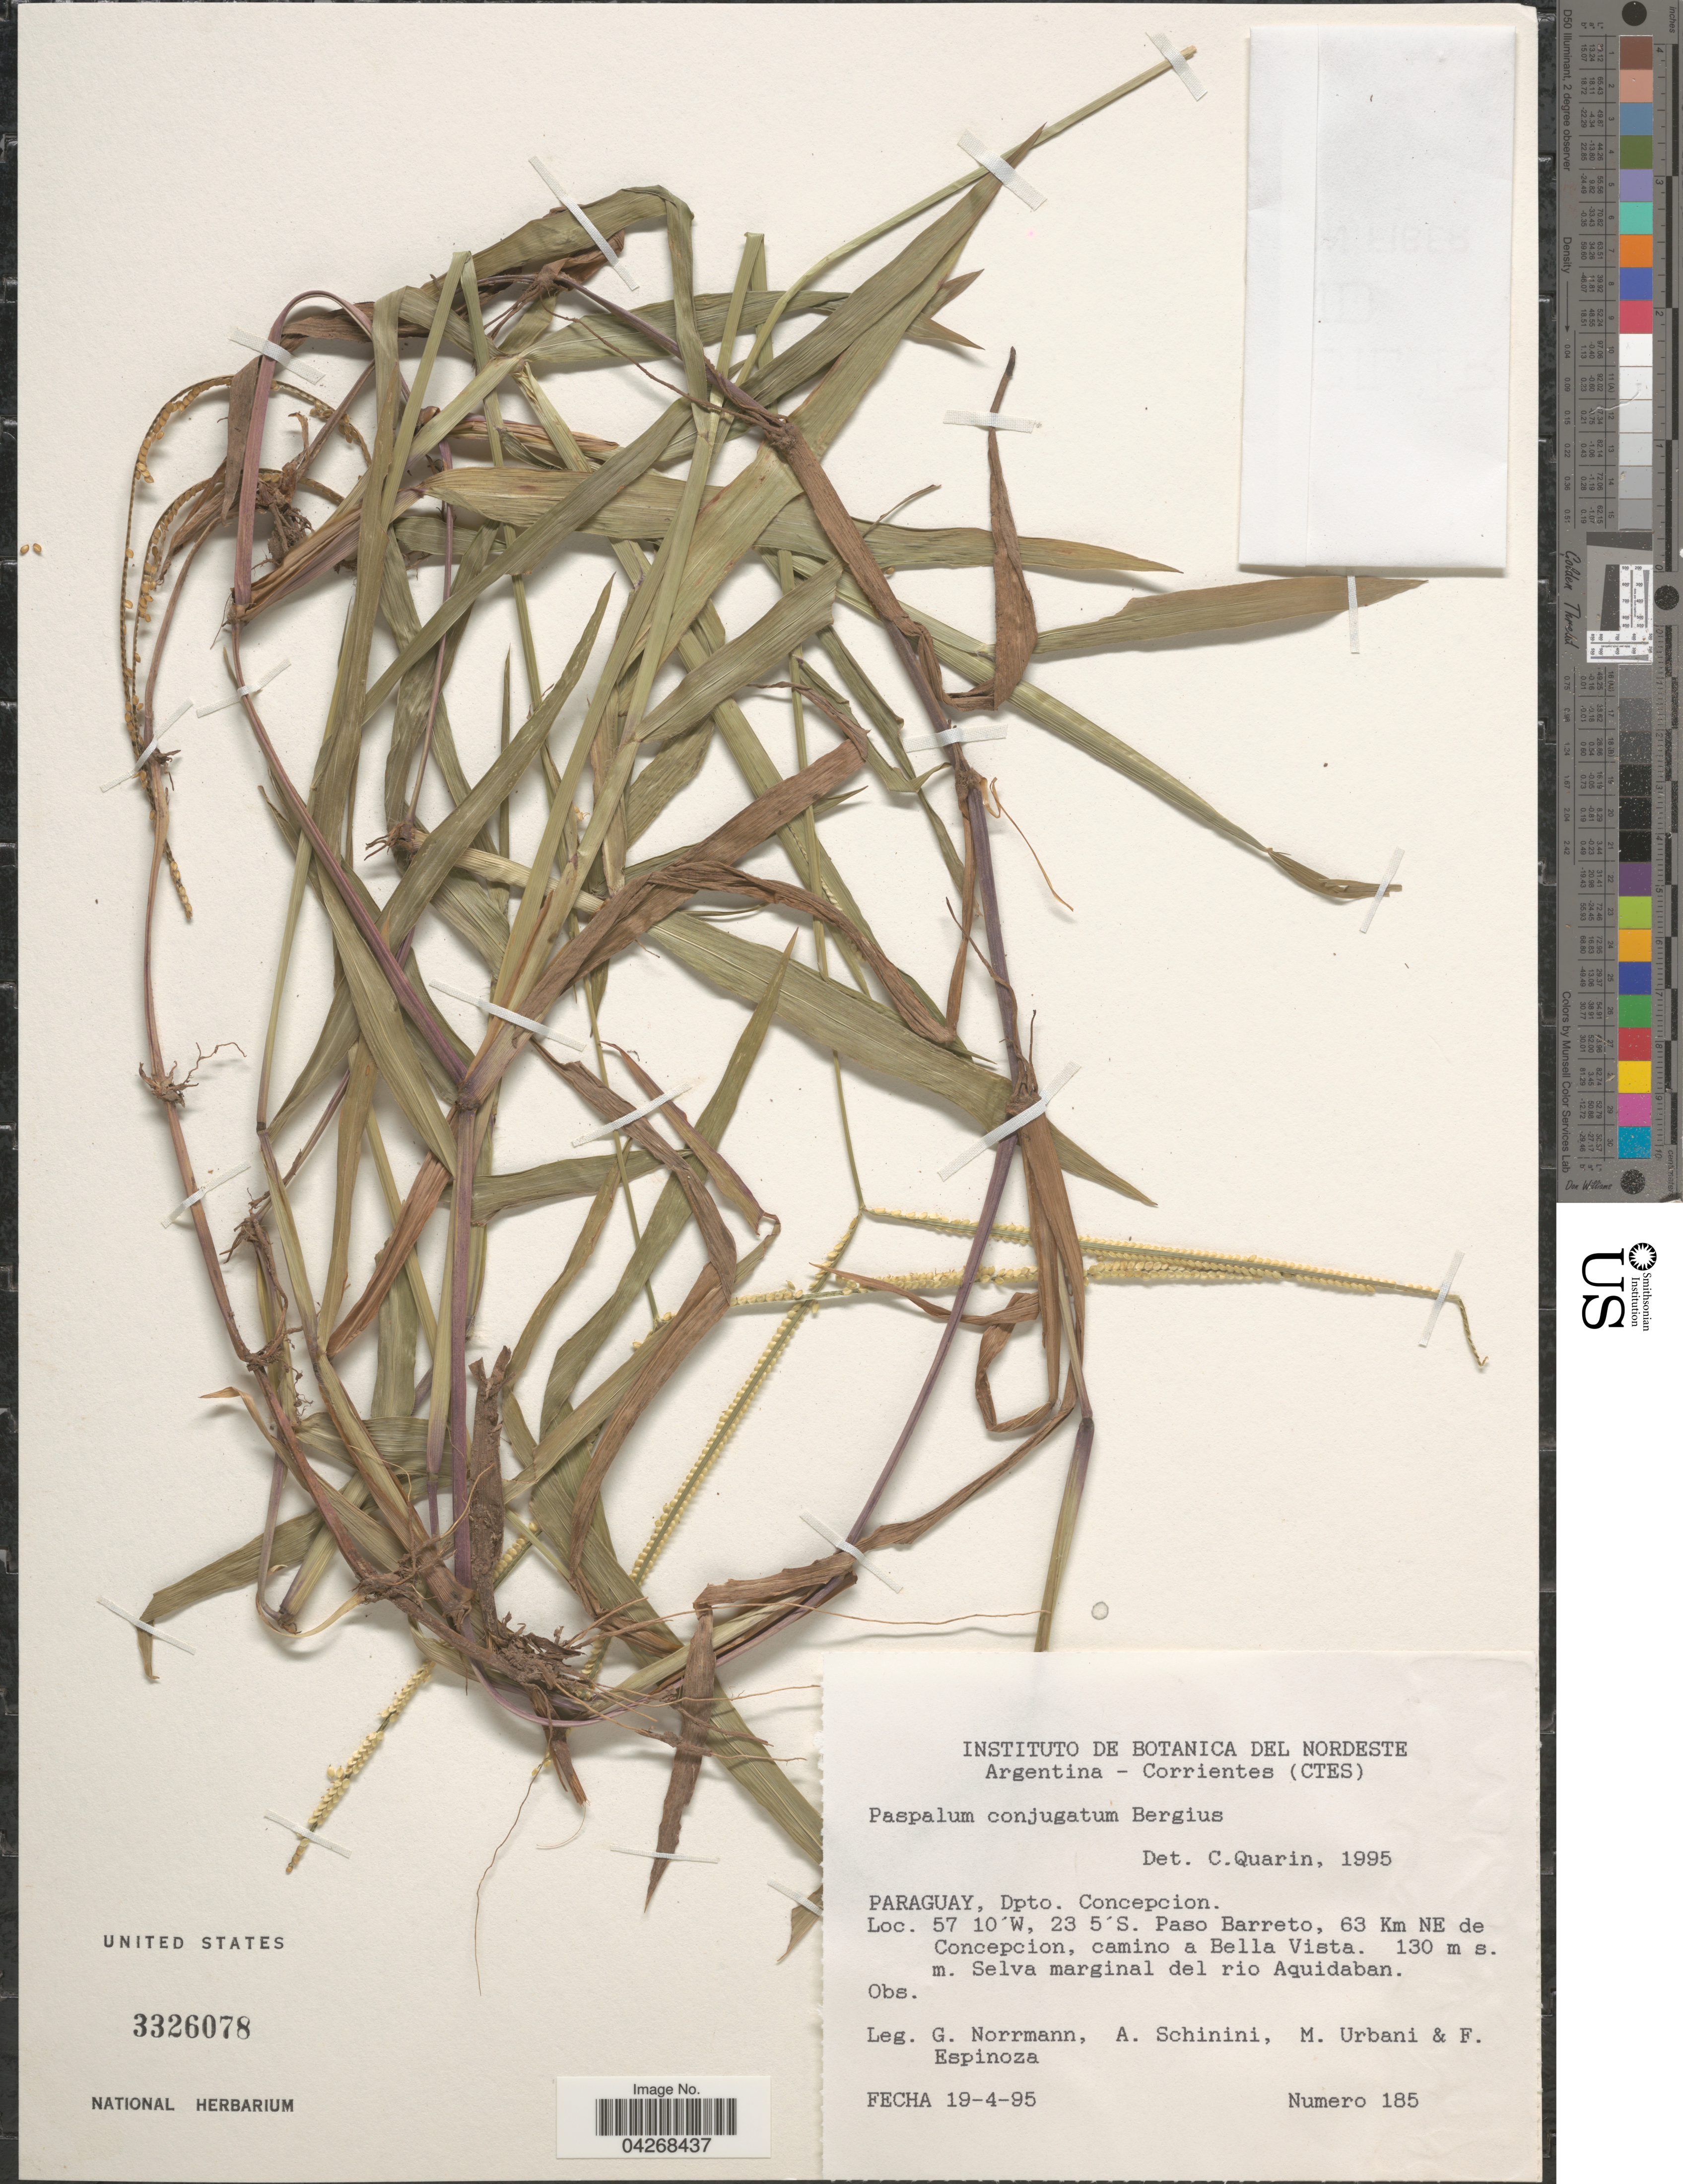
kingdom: Plantae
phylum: Tracheophyta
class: Liliopsida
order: Poales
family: Poaceae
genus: Paspalum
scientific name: Paspalum conjugatum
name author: P.J. Bergius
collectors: G. Norrmann, A. Schinini, M. Urbani & F. Espinoza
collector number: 185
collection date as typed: Transcribed d/m/y: 19/4/95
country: Paraguay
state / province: Concepcion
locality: Dpto. Concepcion. 63 Km NE de Concepcion, camino a Bella Vista. Selva marginal del rio Aquidaban.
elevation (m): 130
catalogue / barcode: US 3326078